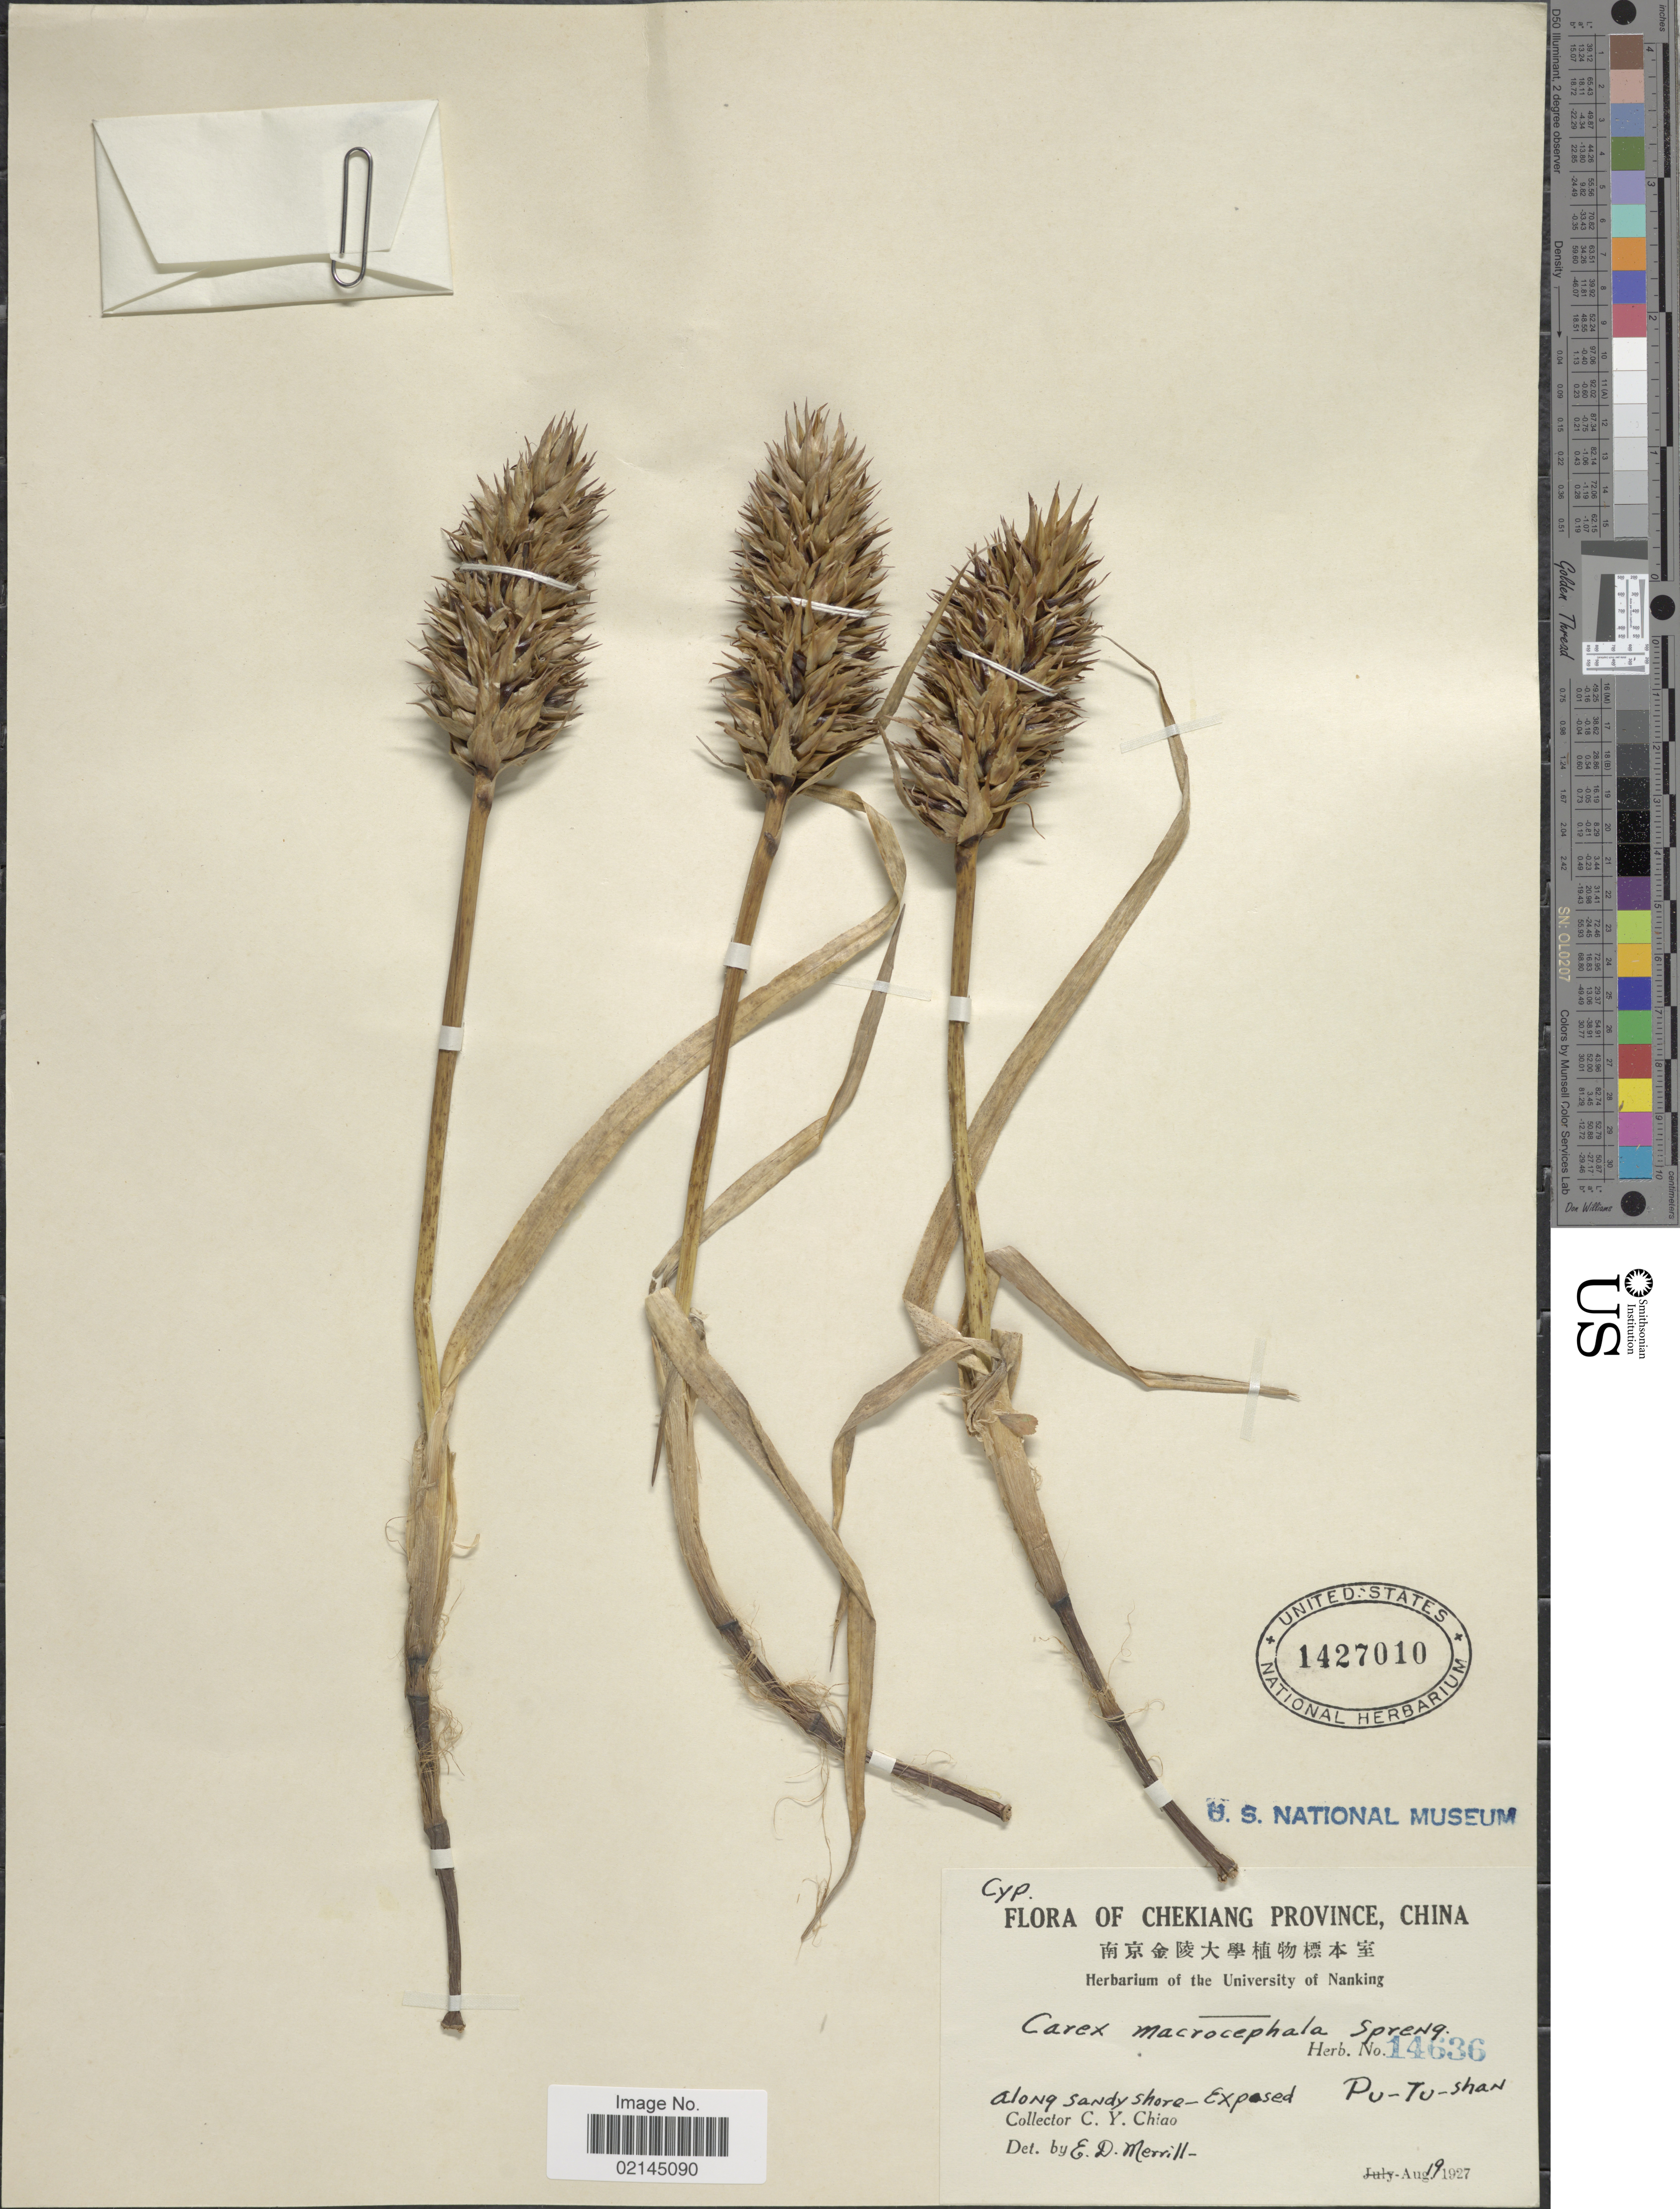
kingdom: Plantae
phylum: Tracheophyta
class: Liliopsida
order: Poales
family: Cyperaceae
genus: Carex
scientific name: Carex macrocephala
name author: Willd. ex Spreng.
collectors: C. Y. Chiao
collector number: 14636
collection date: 1927-08-19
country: China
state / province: Zhejiang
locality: Along sandy shore-exposed, Pu-Tu-Shan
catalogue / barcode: US 1427010